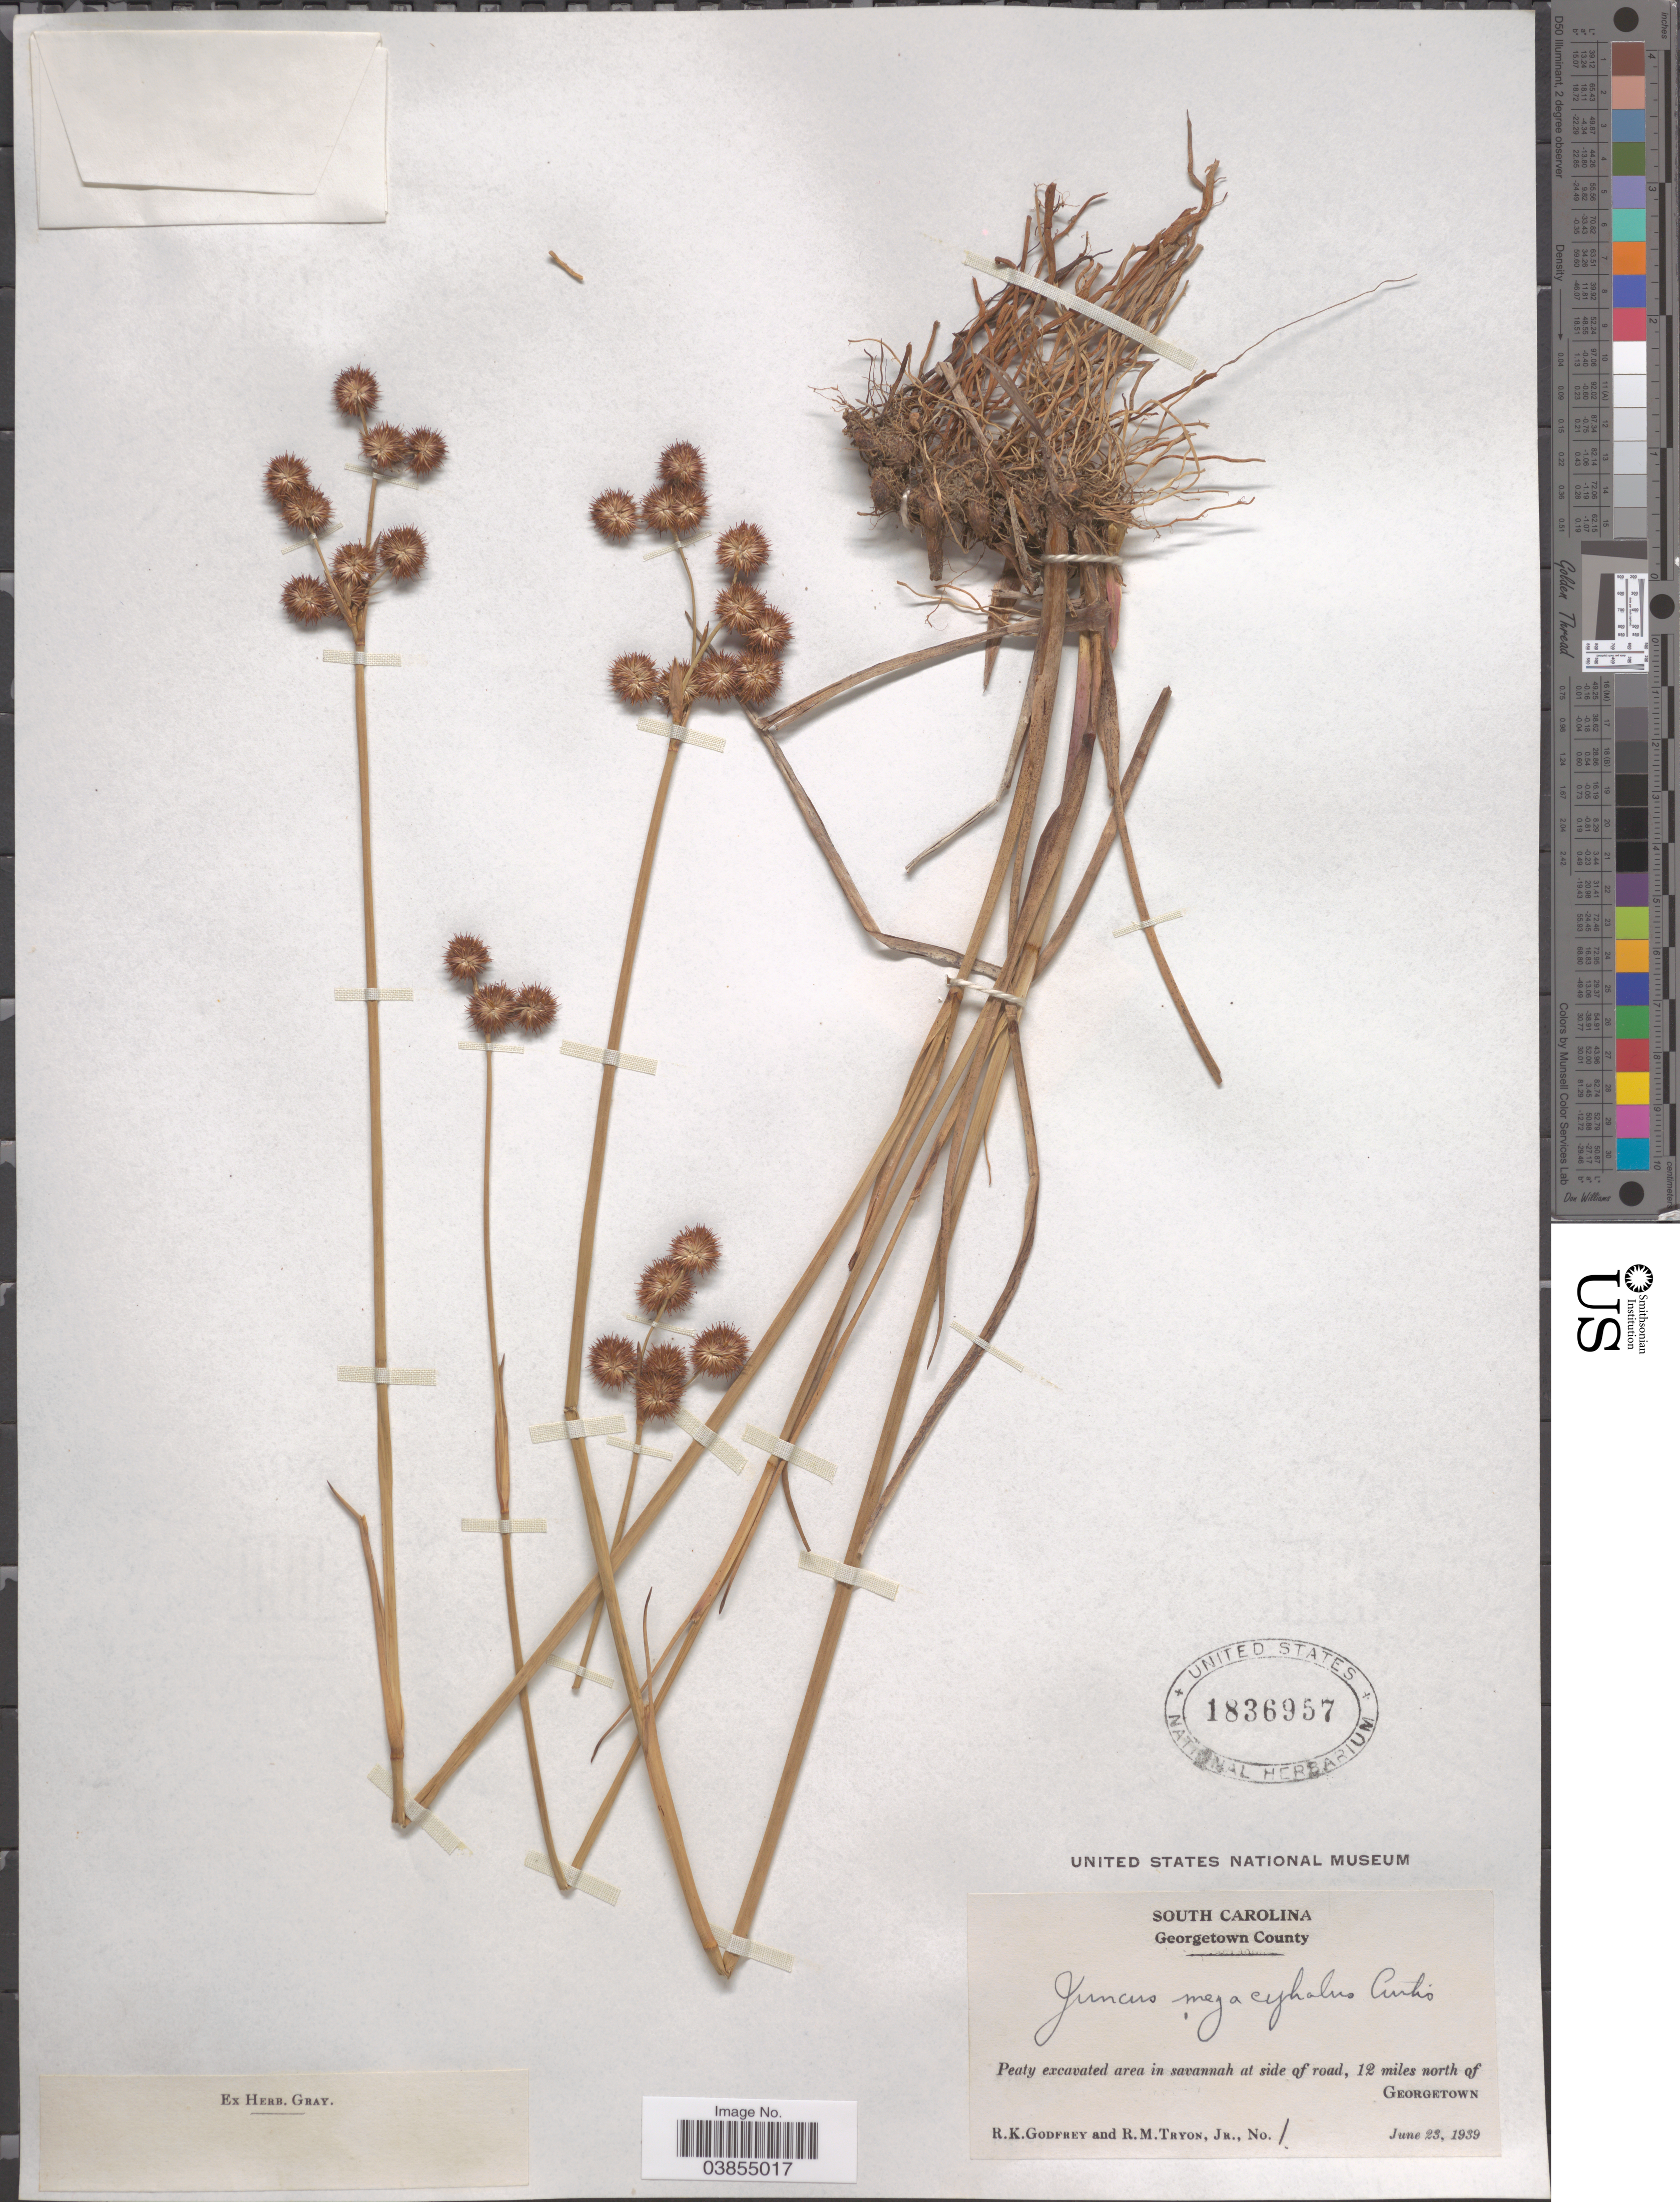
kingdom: Plantae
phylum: Tracheophyta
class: Liliopsida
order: Poales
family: Juncaceae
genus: Juncus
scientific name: Juncus megacephalus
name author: M.A. Curtis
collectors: R. K. Godfrey & R. Tryon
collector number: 1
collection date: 1939-06-23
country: United States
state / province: South Carolina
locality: Georgetown County. Peaty excavated area in savannah at side of road, 12 miles north of Georgetown.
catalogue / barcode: US 1836957